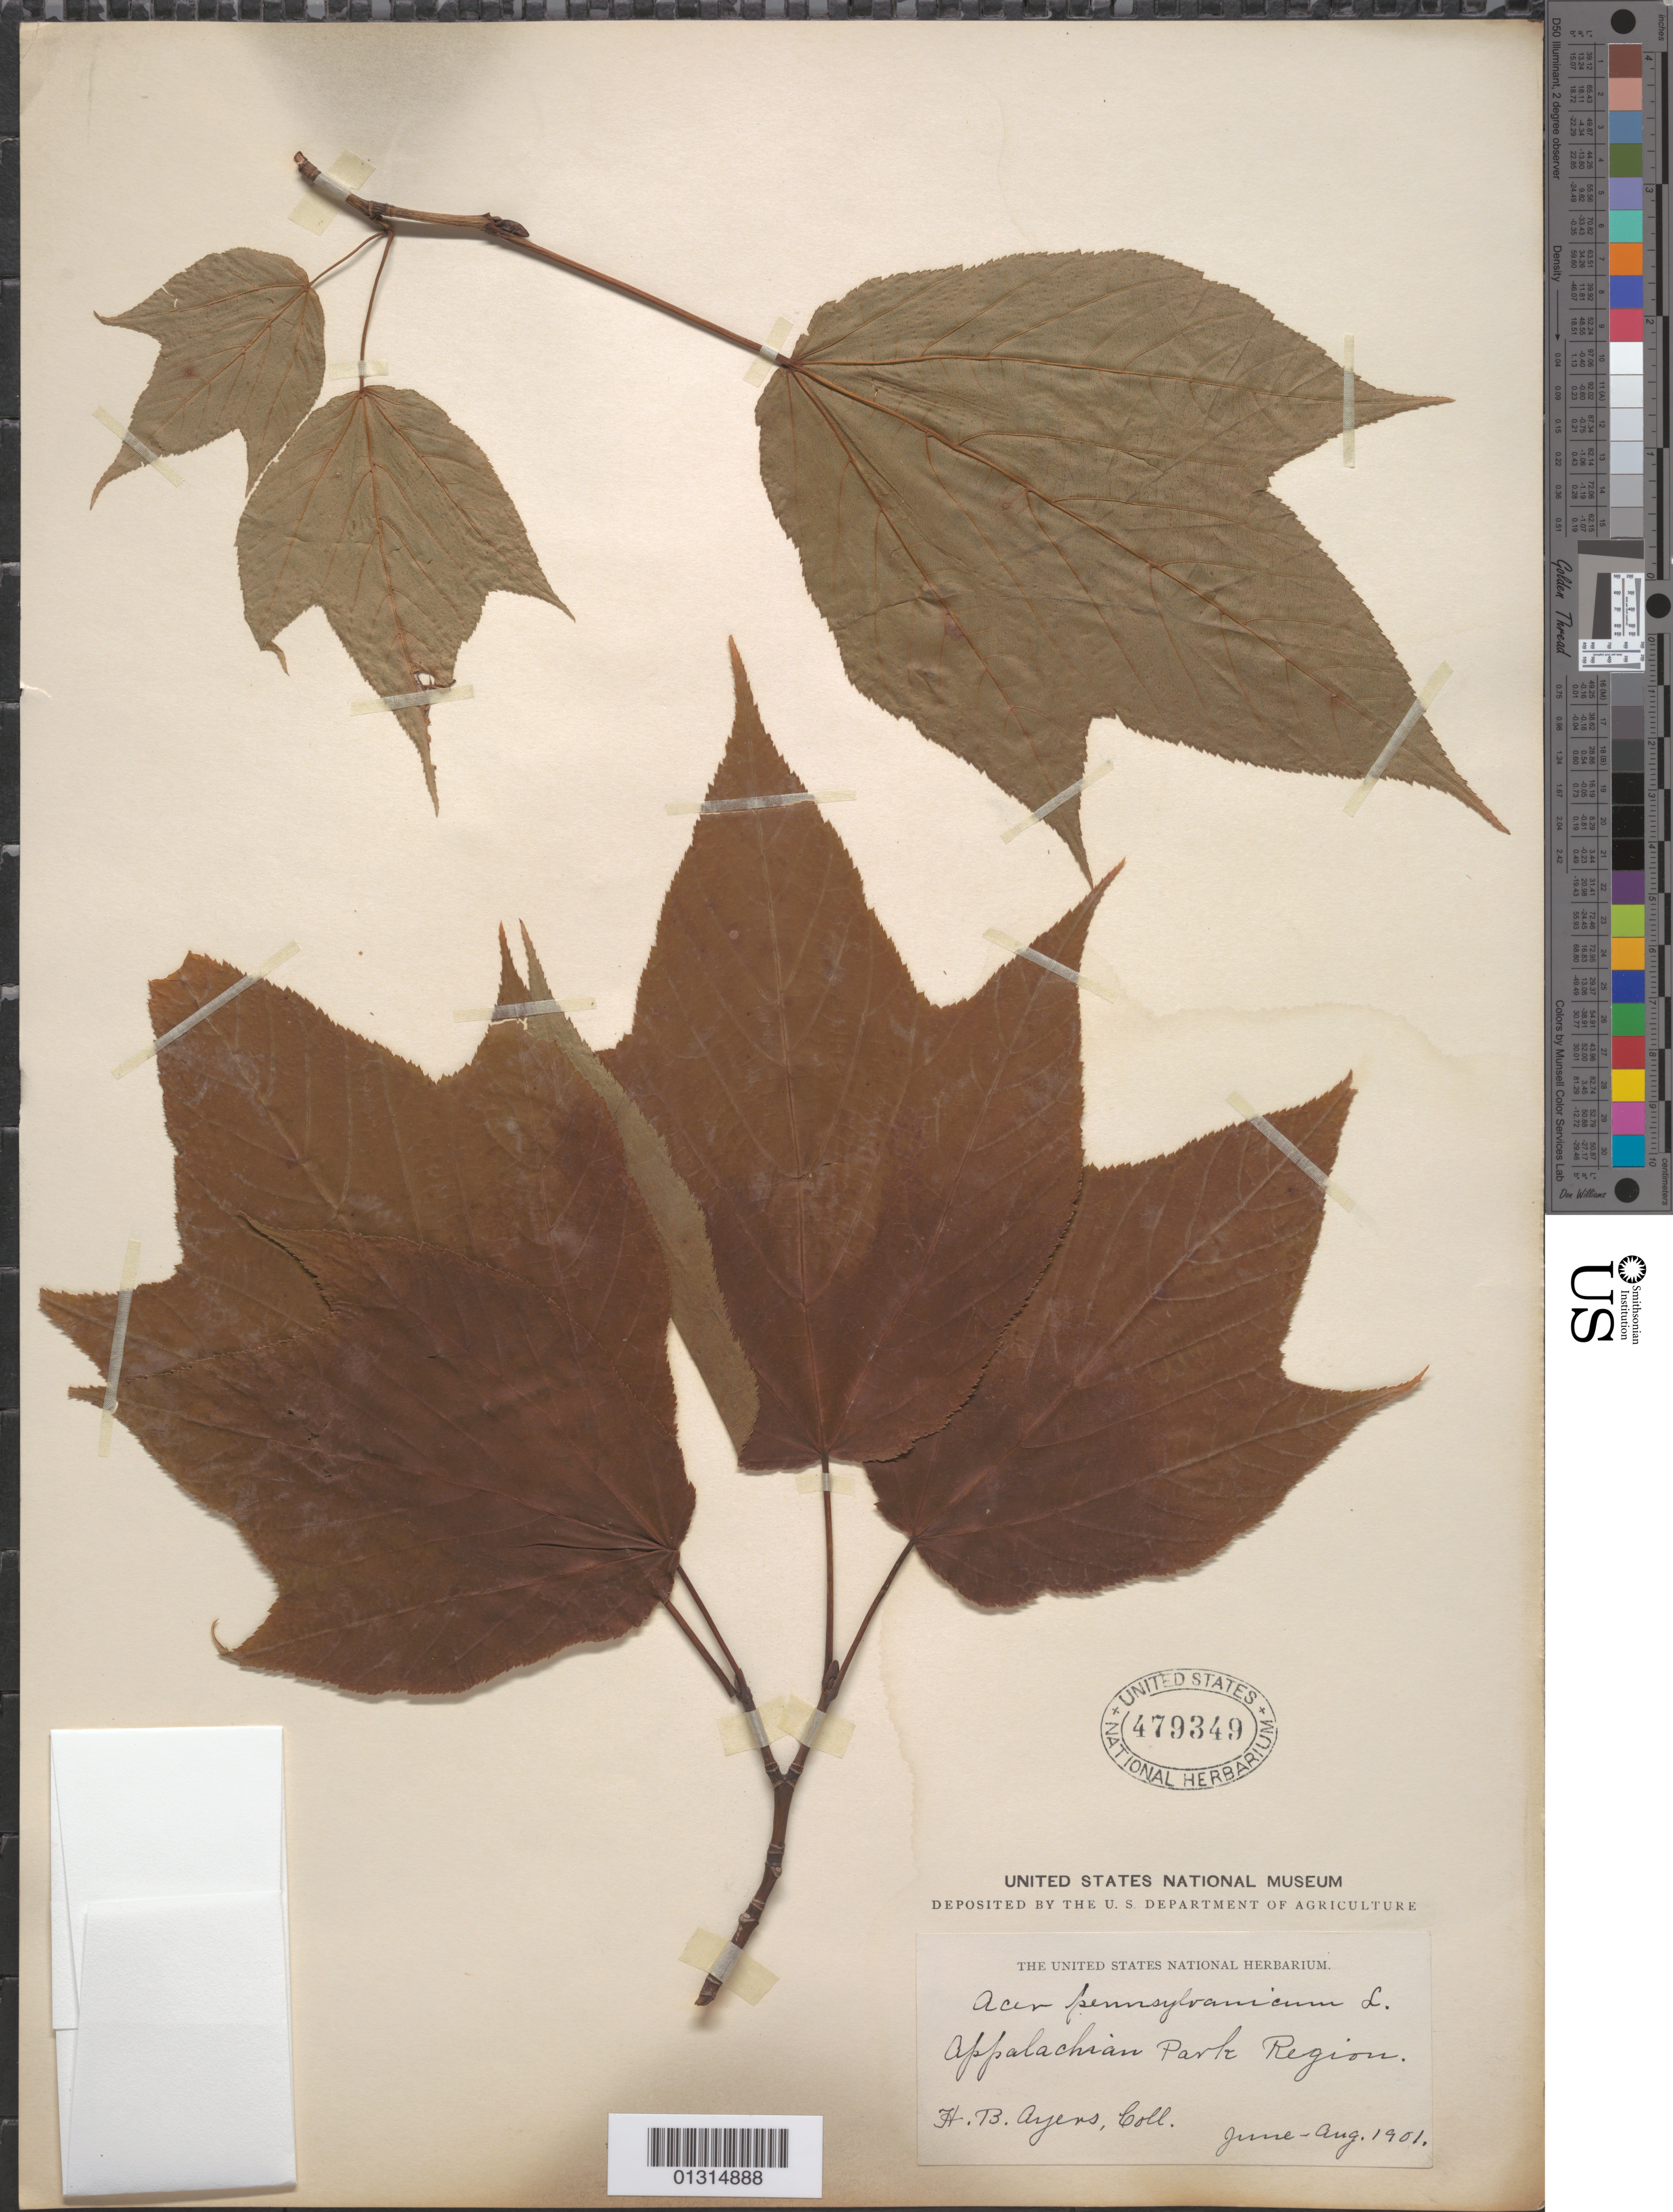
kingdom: Plantae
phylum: Tracheophyta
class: Magnoliopsida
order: Sapindales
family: Sapindaceae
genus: Acer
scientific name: Acer pensylvanicum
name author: L.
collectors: H. Ayers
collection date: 1901-06/1901-08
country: United States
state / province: New York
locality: Applachian Park Region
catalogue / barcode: US 479349